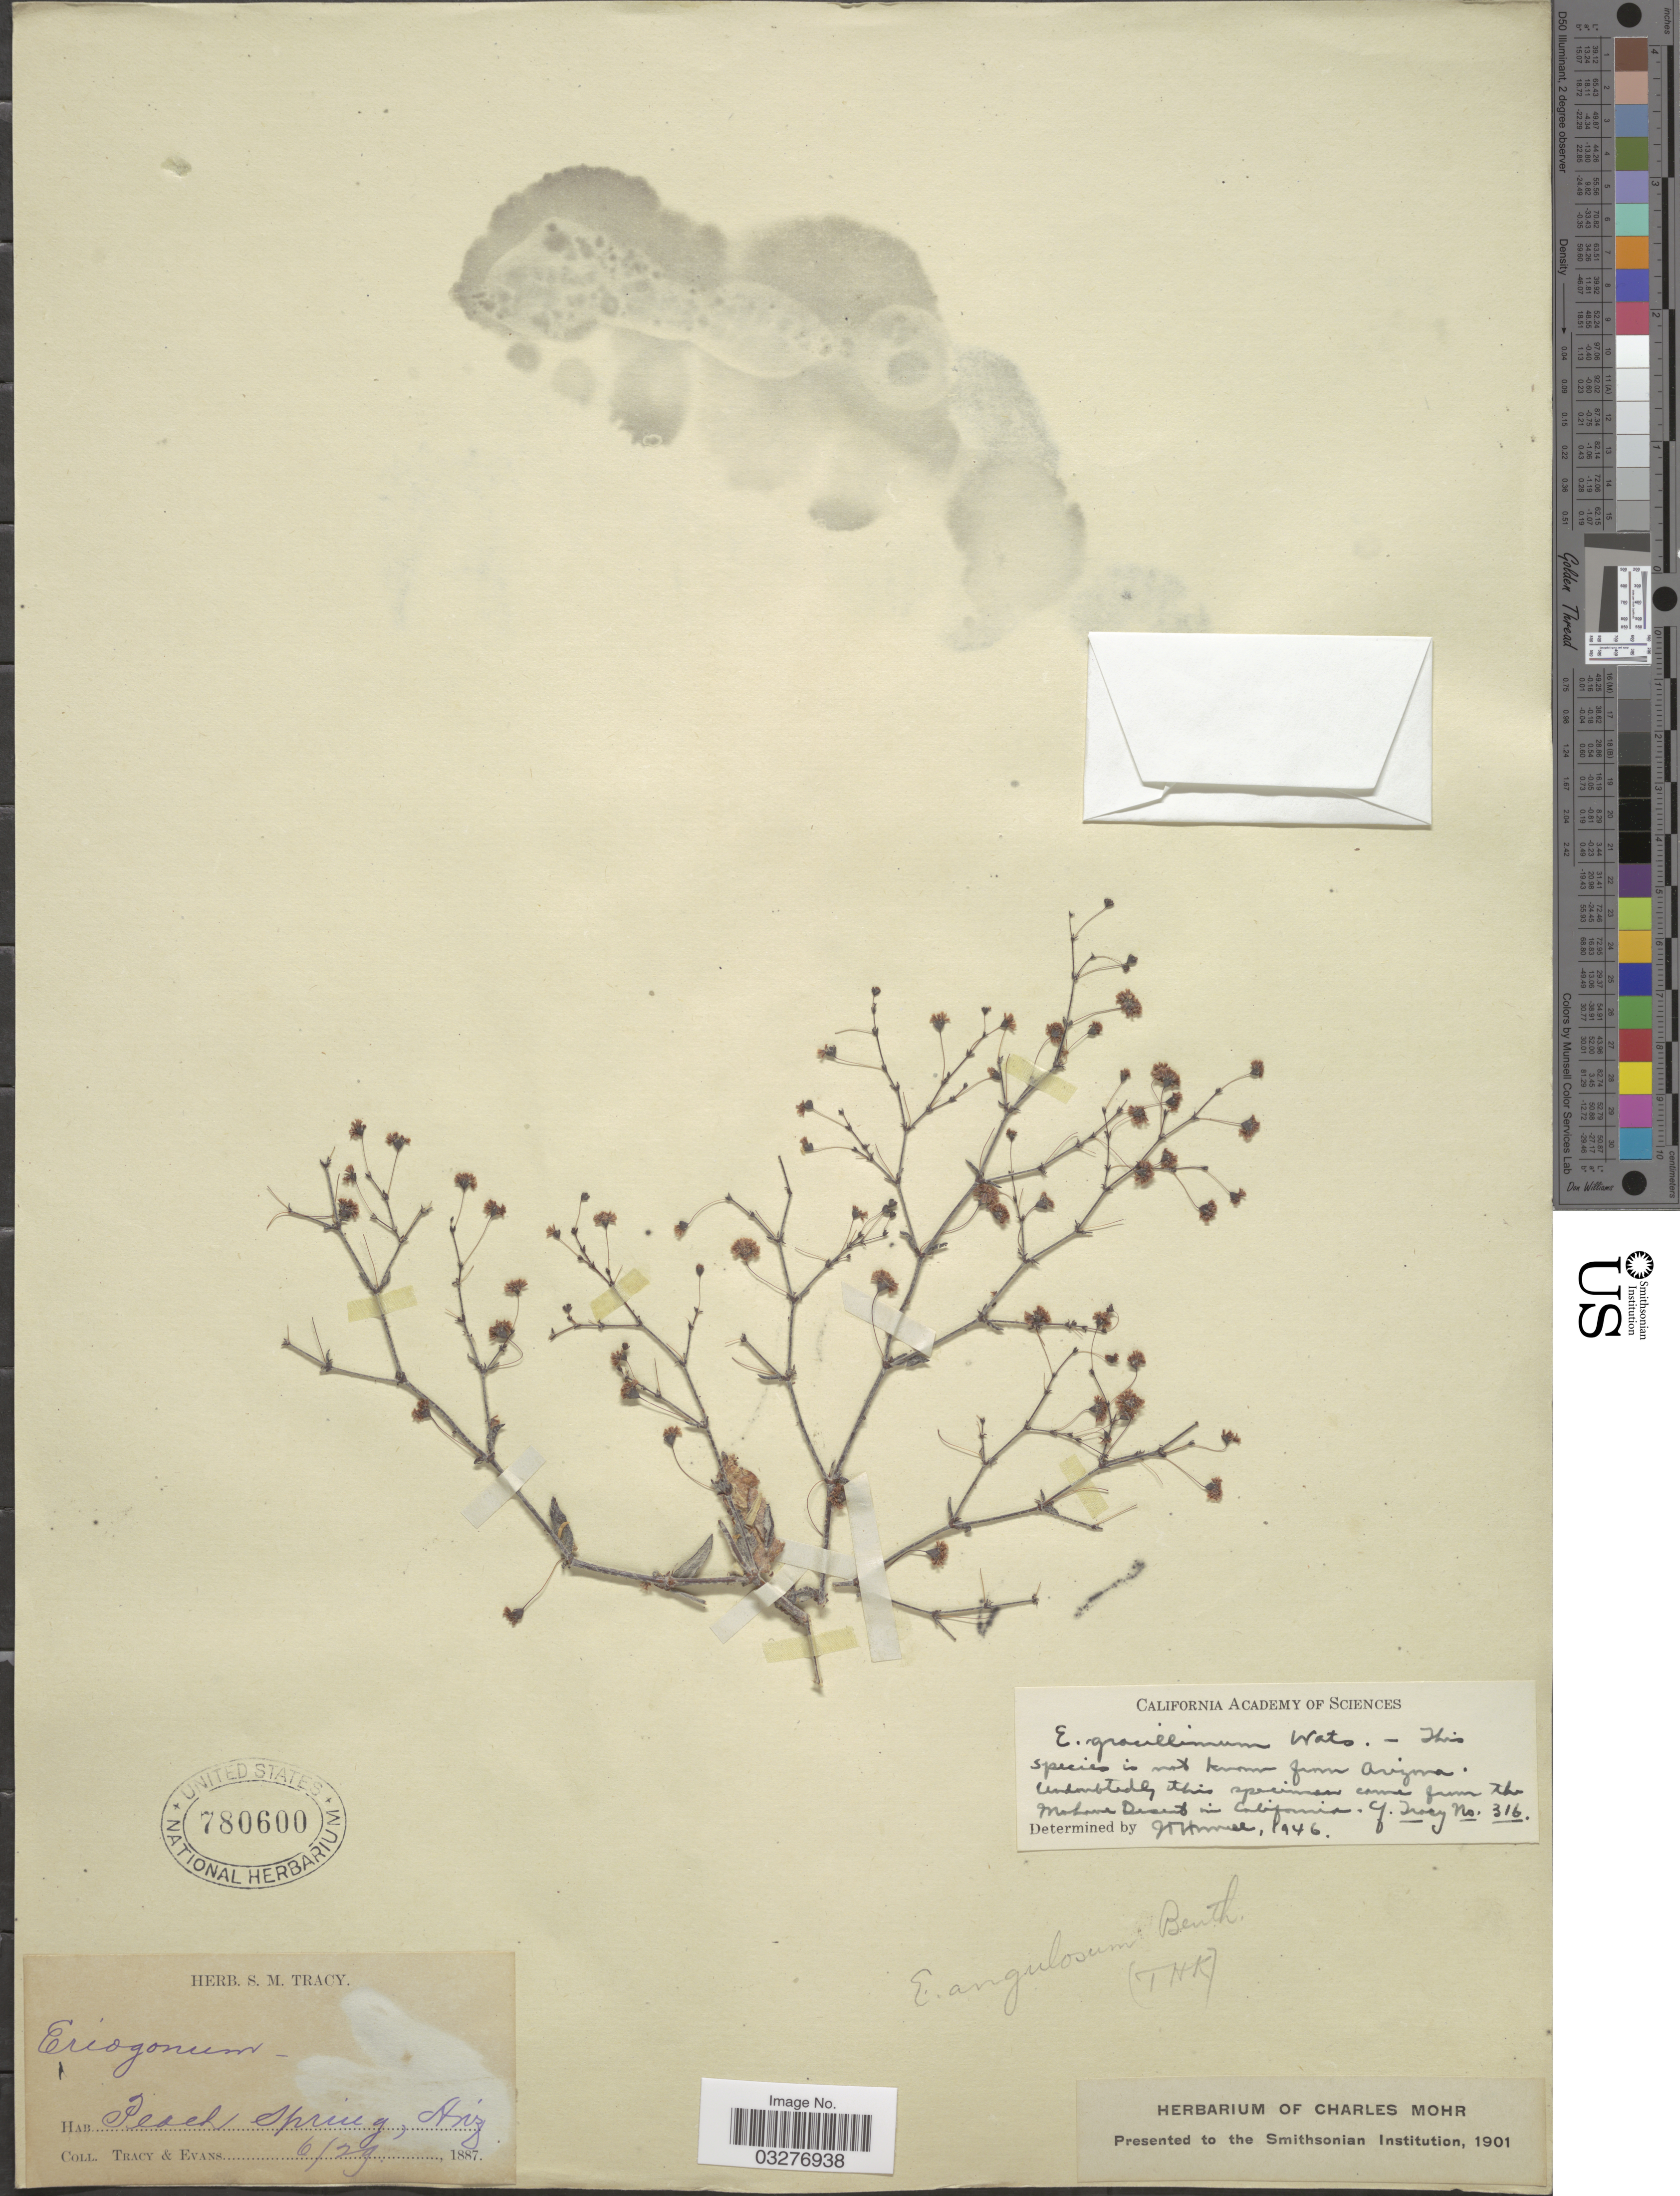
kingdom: Plantae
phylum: Tracheophyta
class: Magnoliopsida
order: Caryophyllales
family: Polygonaceae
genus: Eriogonum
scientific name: Eriogonum gracillimum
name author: S. Watson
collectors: -. Tracy & -- Evans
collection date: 1887-06-29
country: United States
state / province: Arizona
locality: Peach Spring.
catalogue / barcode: US 780600